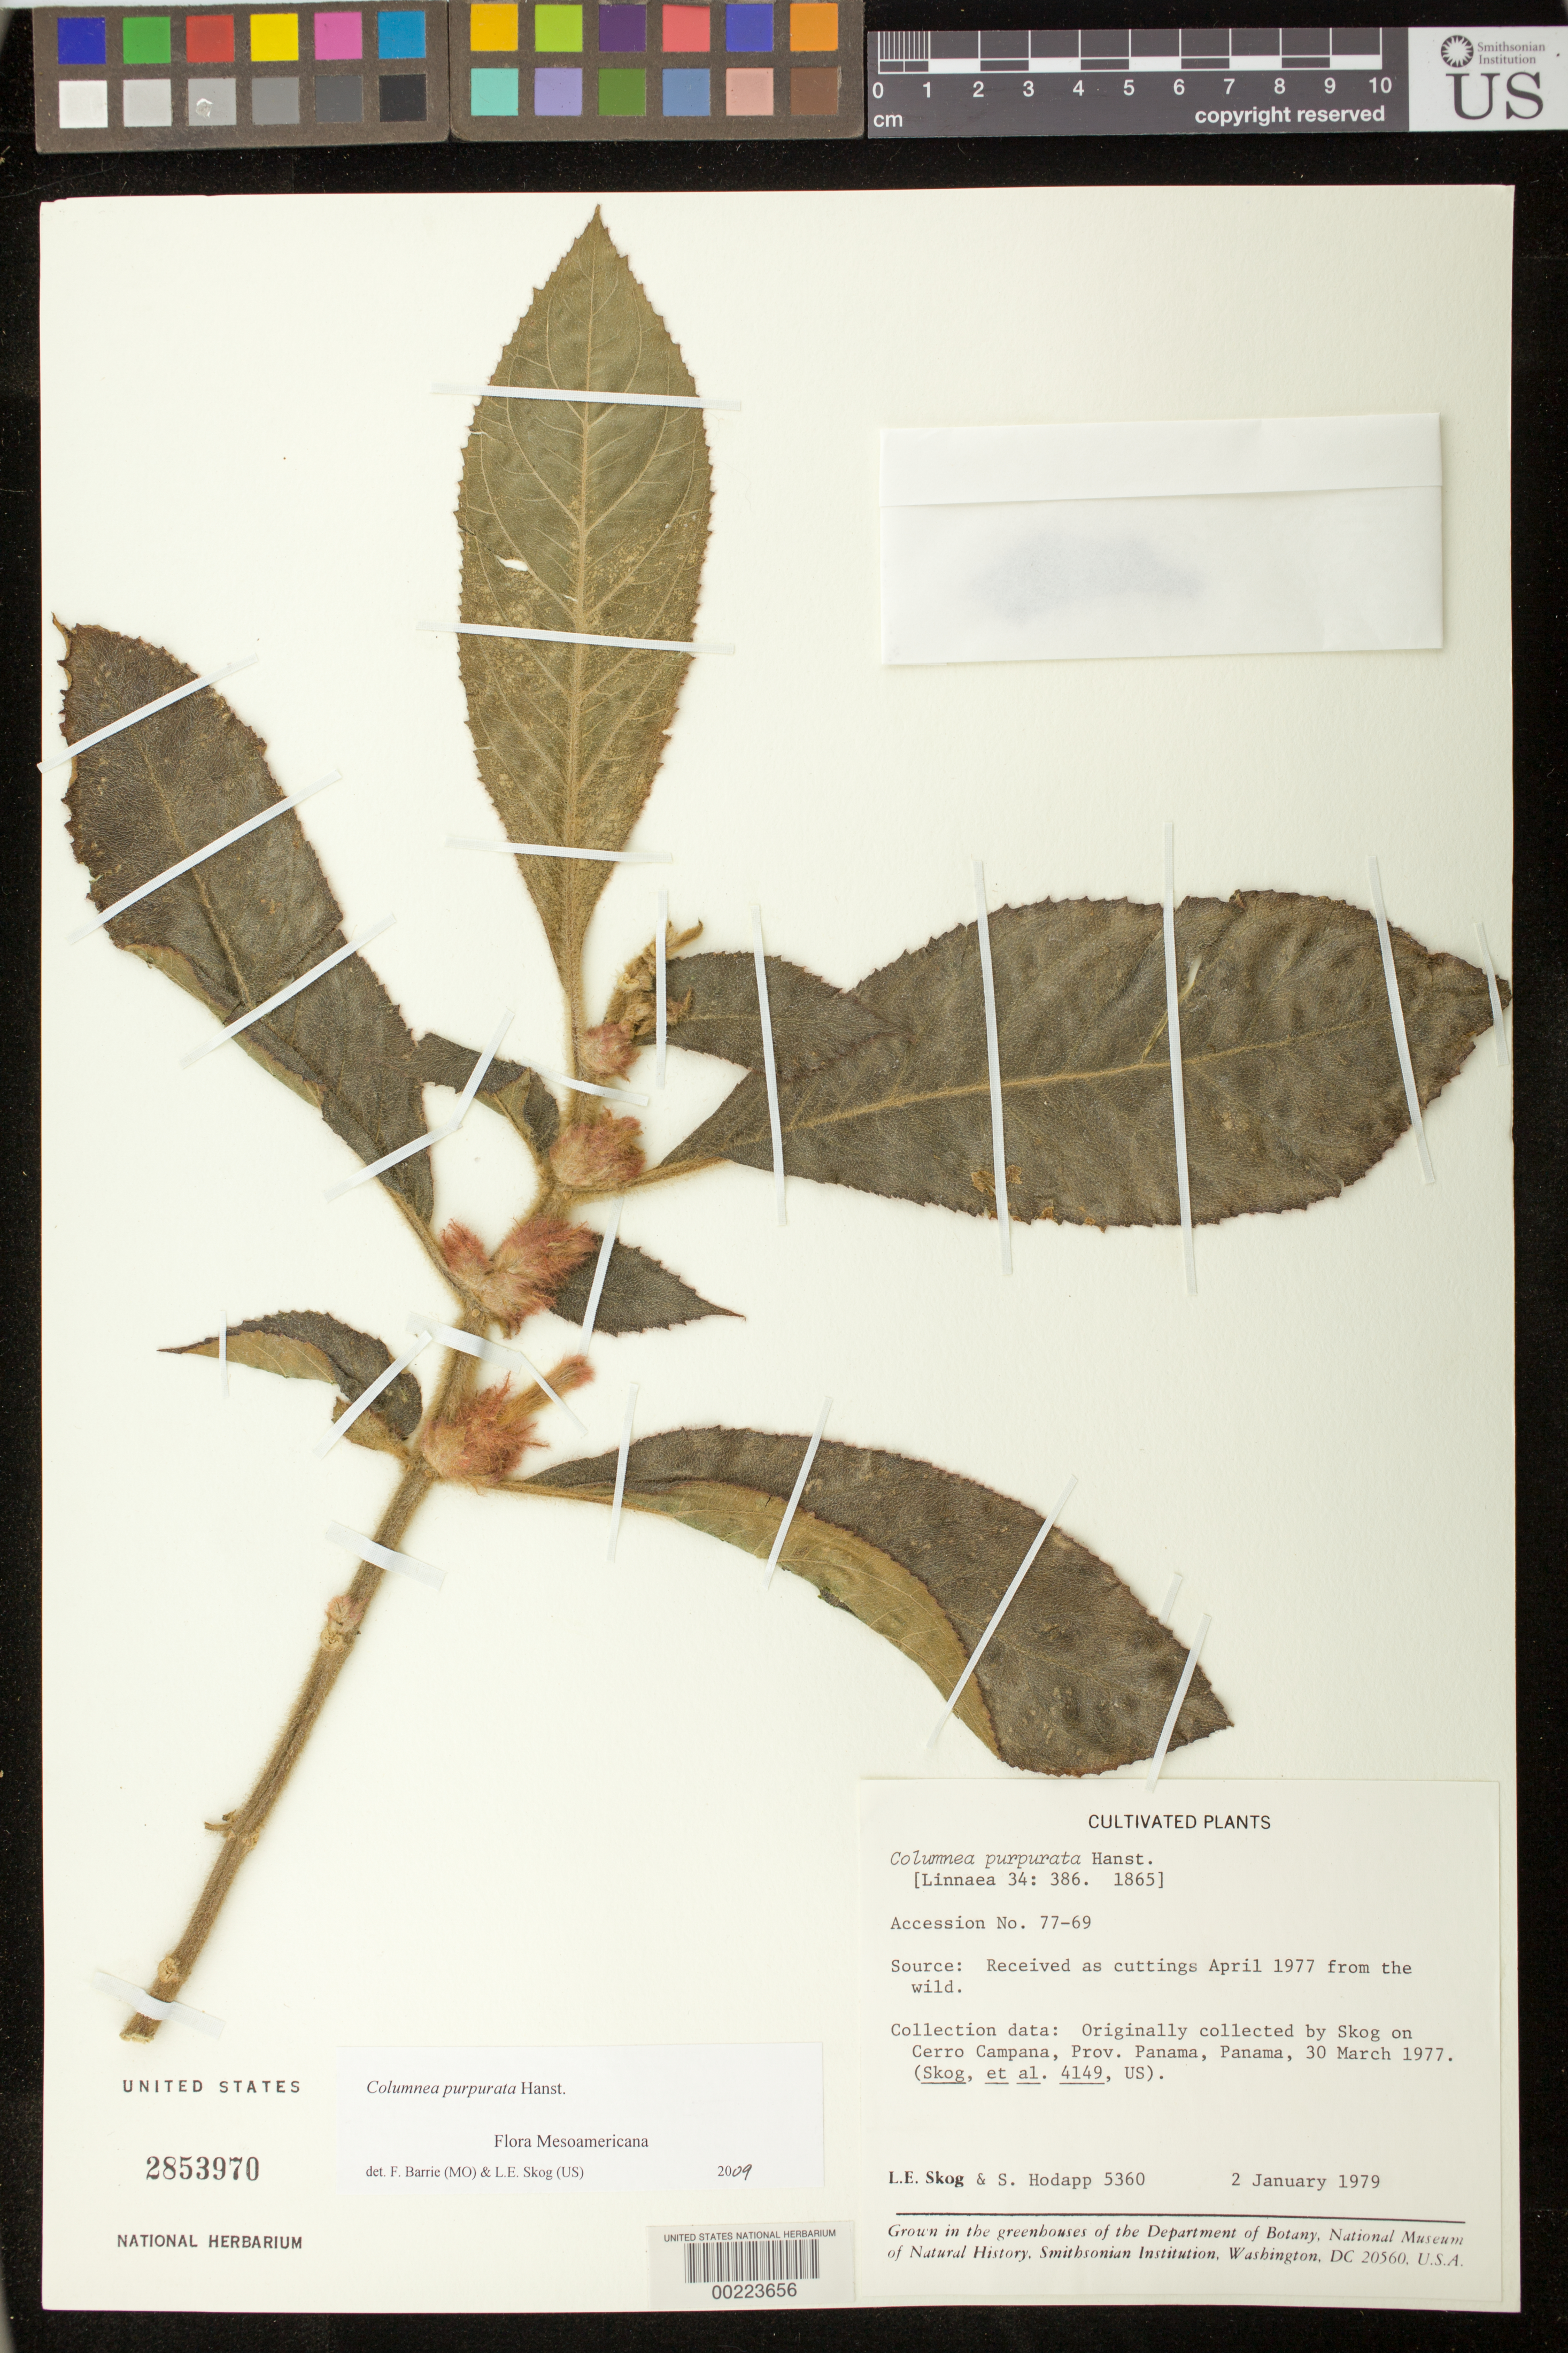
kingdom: Plantae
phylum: Tracheophyta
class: Magnoliopsida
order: Lamiales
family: Gesneriaceae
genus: Columnea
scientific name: Columnea purpurata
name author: Hanst.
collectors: L. E. Skog & S. Hodapp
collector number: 5360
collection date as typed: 02 Jan 1979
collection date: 1979-01-02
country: Panama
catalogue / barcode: US 2853970